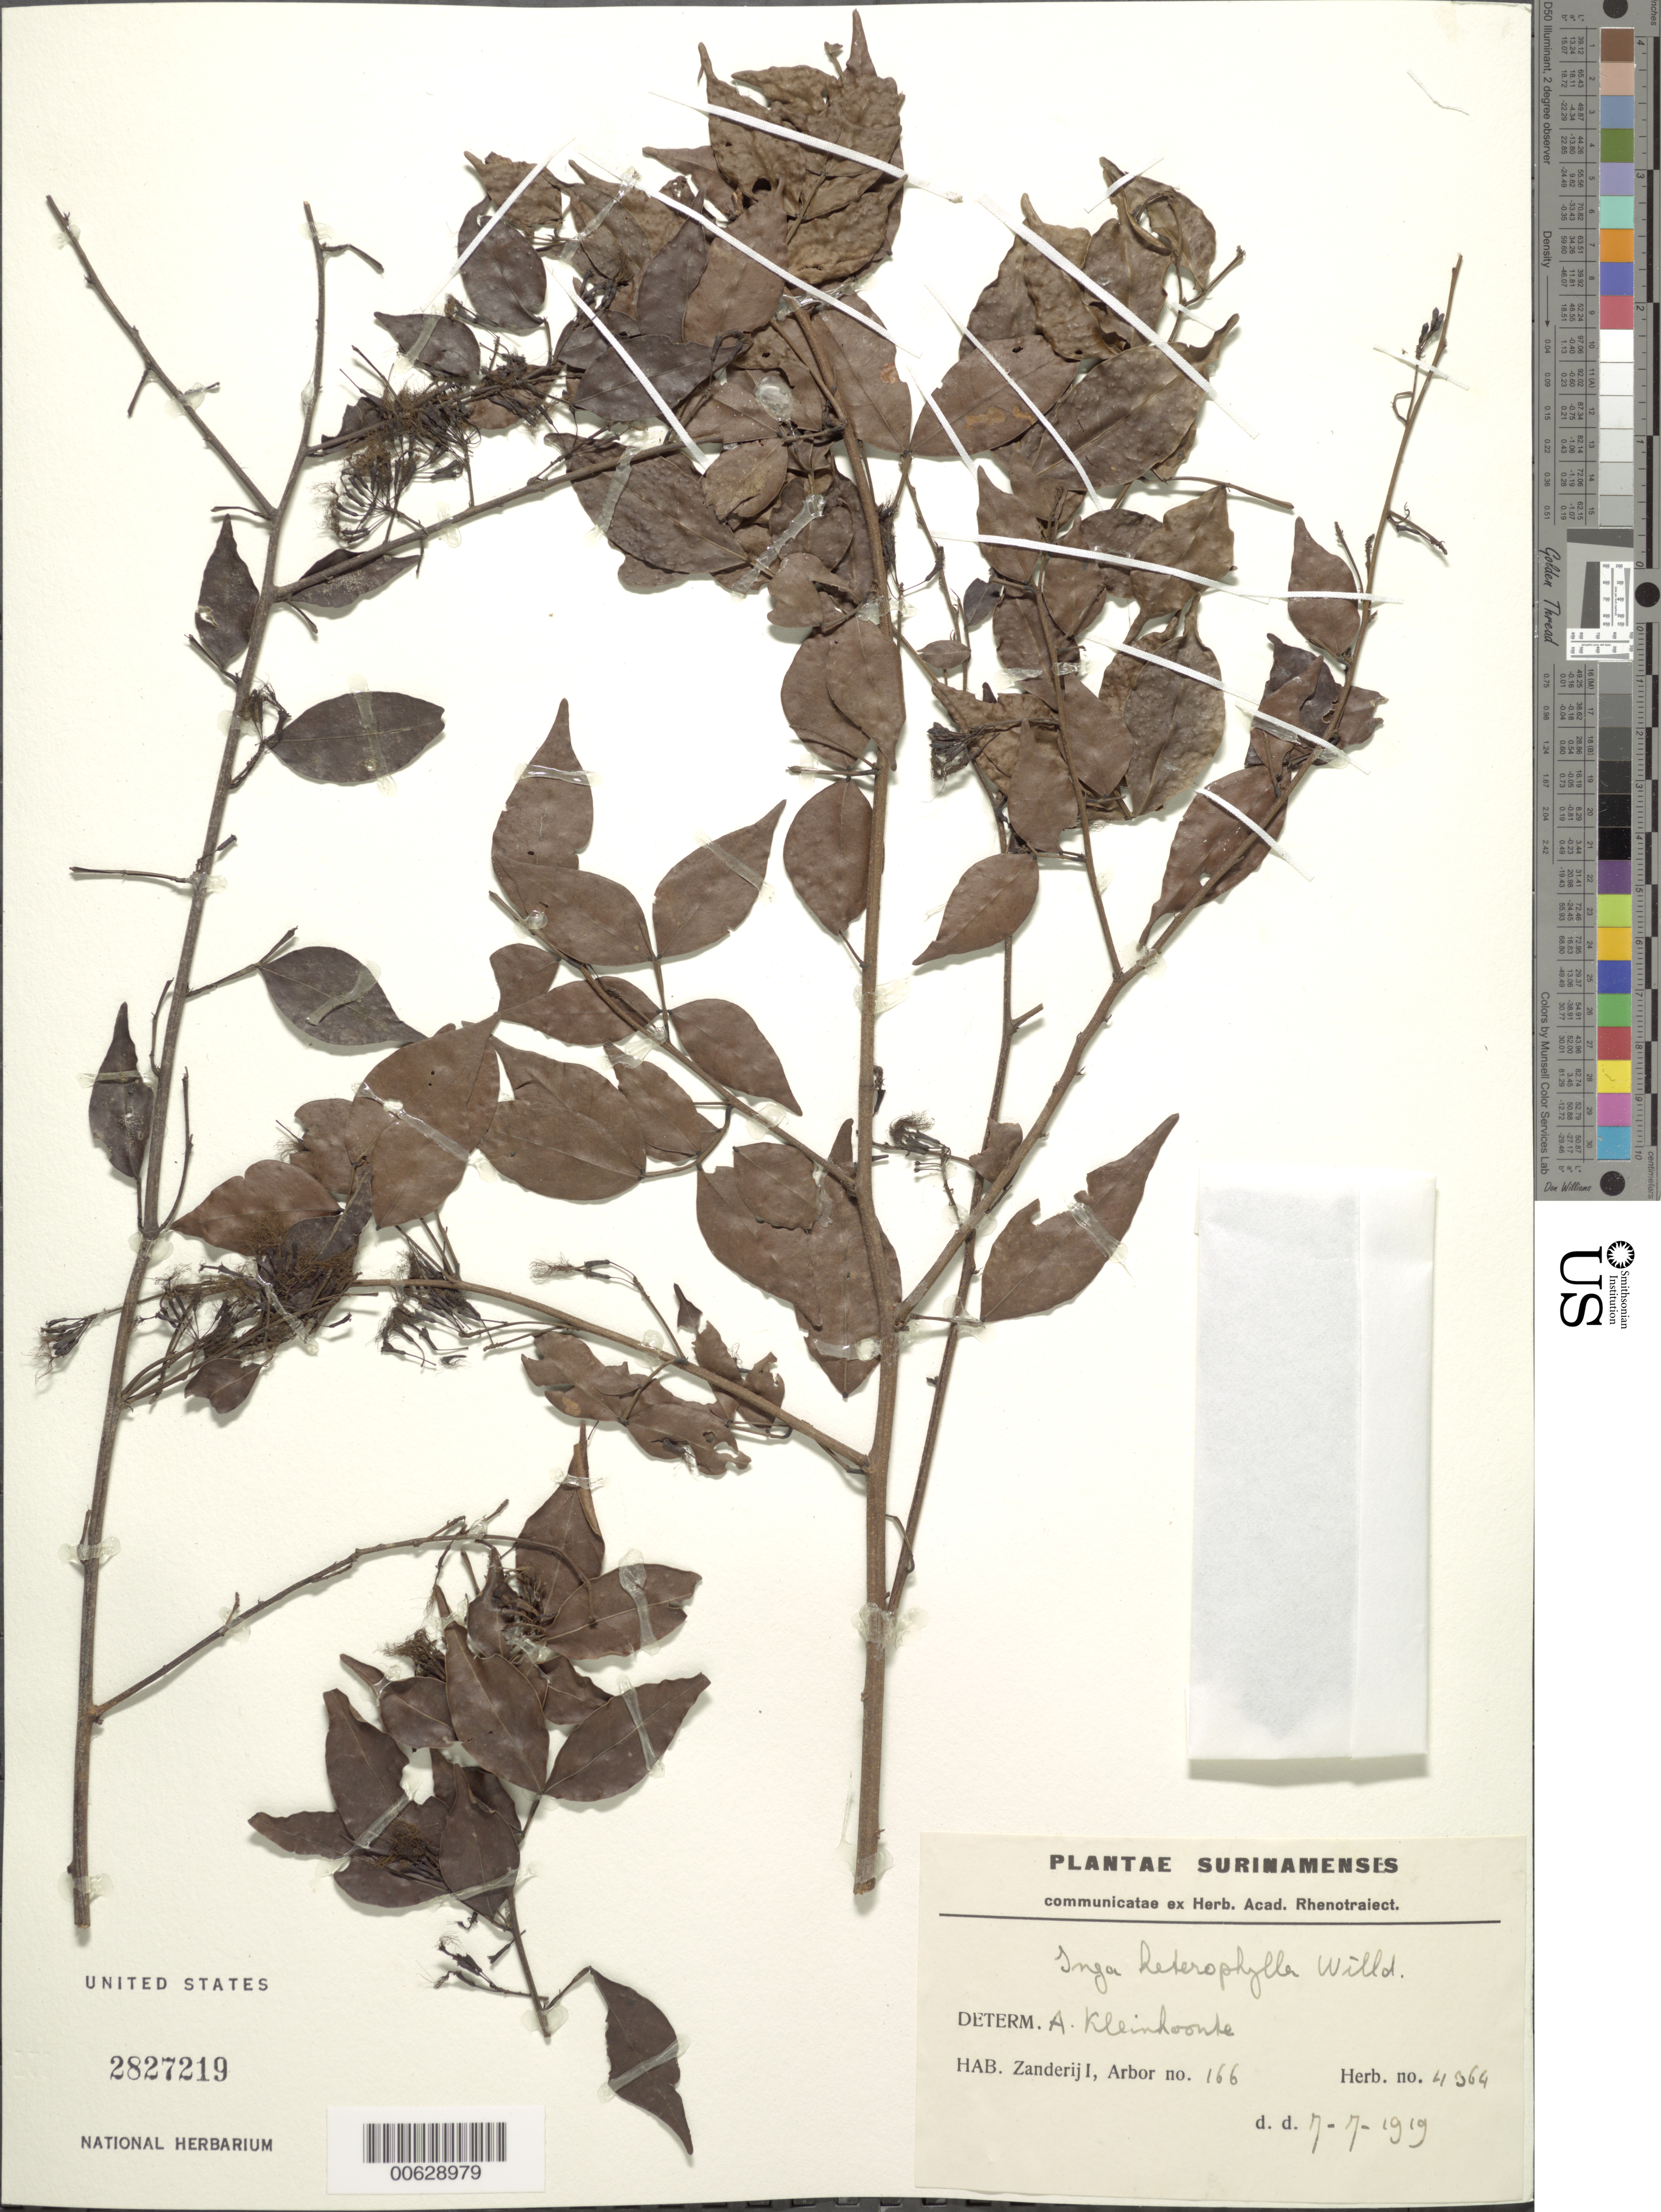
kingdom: Plantae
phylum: Tracheophyta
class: Magnoliopsida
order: Fabales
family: Fabaceae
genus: Inga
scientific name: Inga heterophylla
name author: Willd.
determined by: Kleinhoonte, Anthonia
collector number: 4364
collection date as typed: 7-Jul-19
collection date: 1919-07-07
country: Suriname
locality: Zanderij I., Forest Reserve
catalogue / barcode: US 2827219